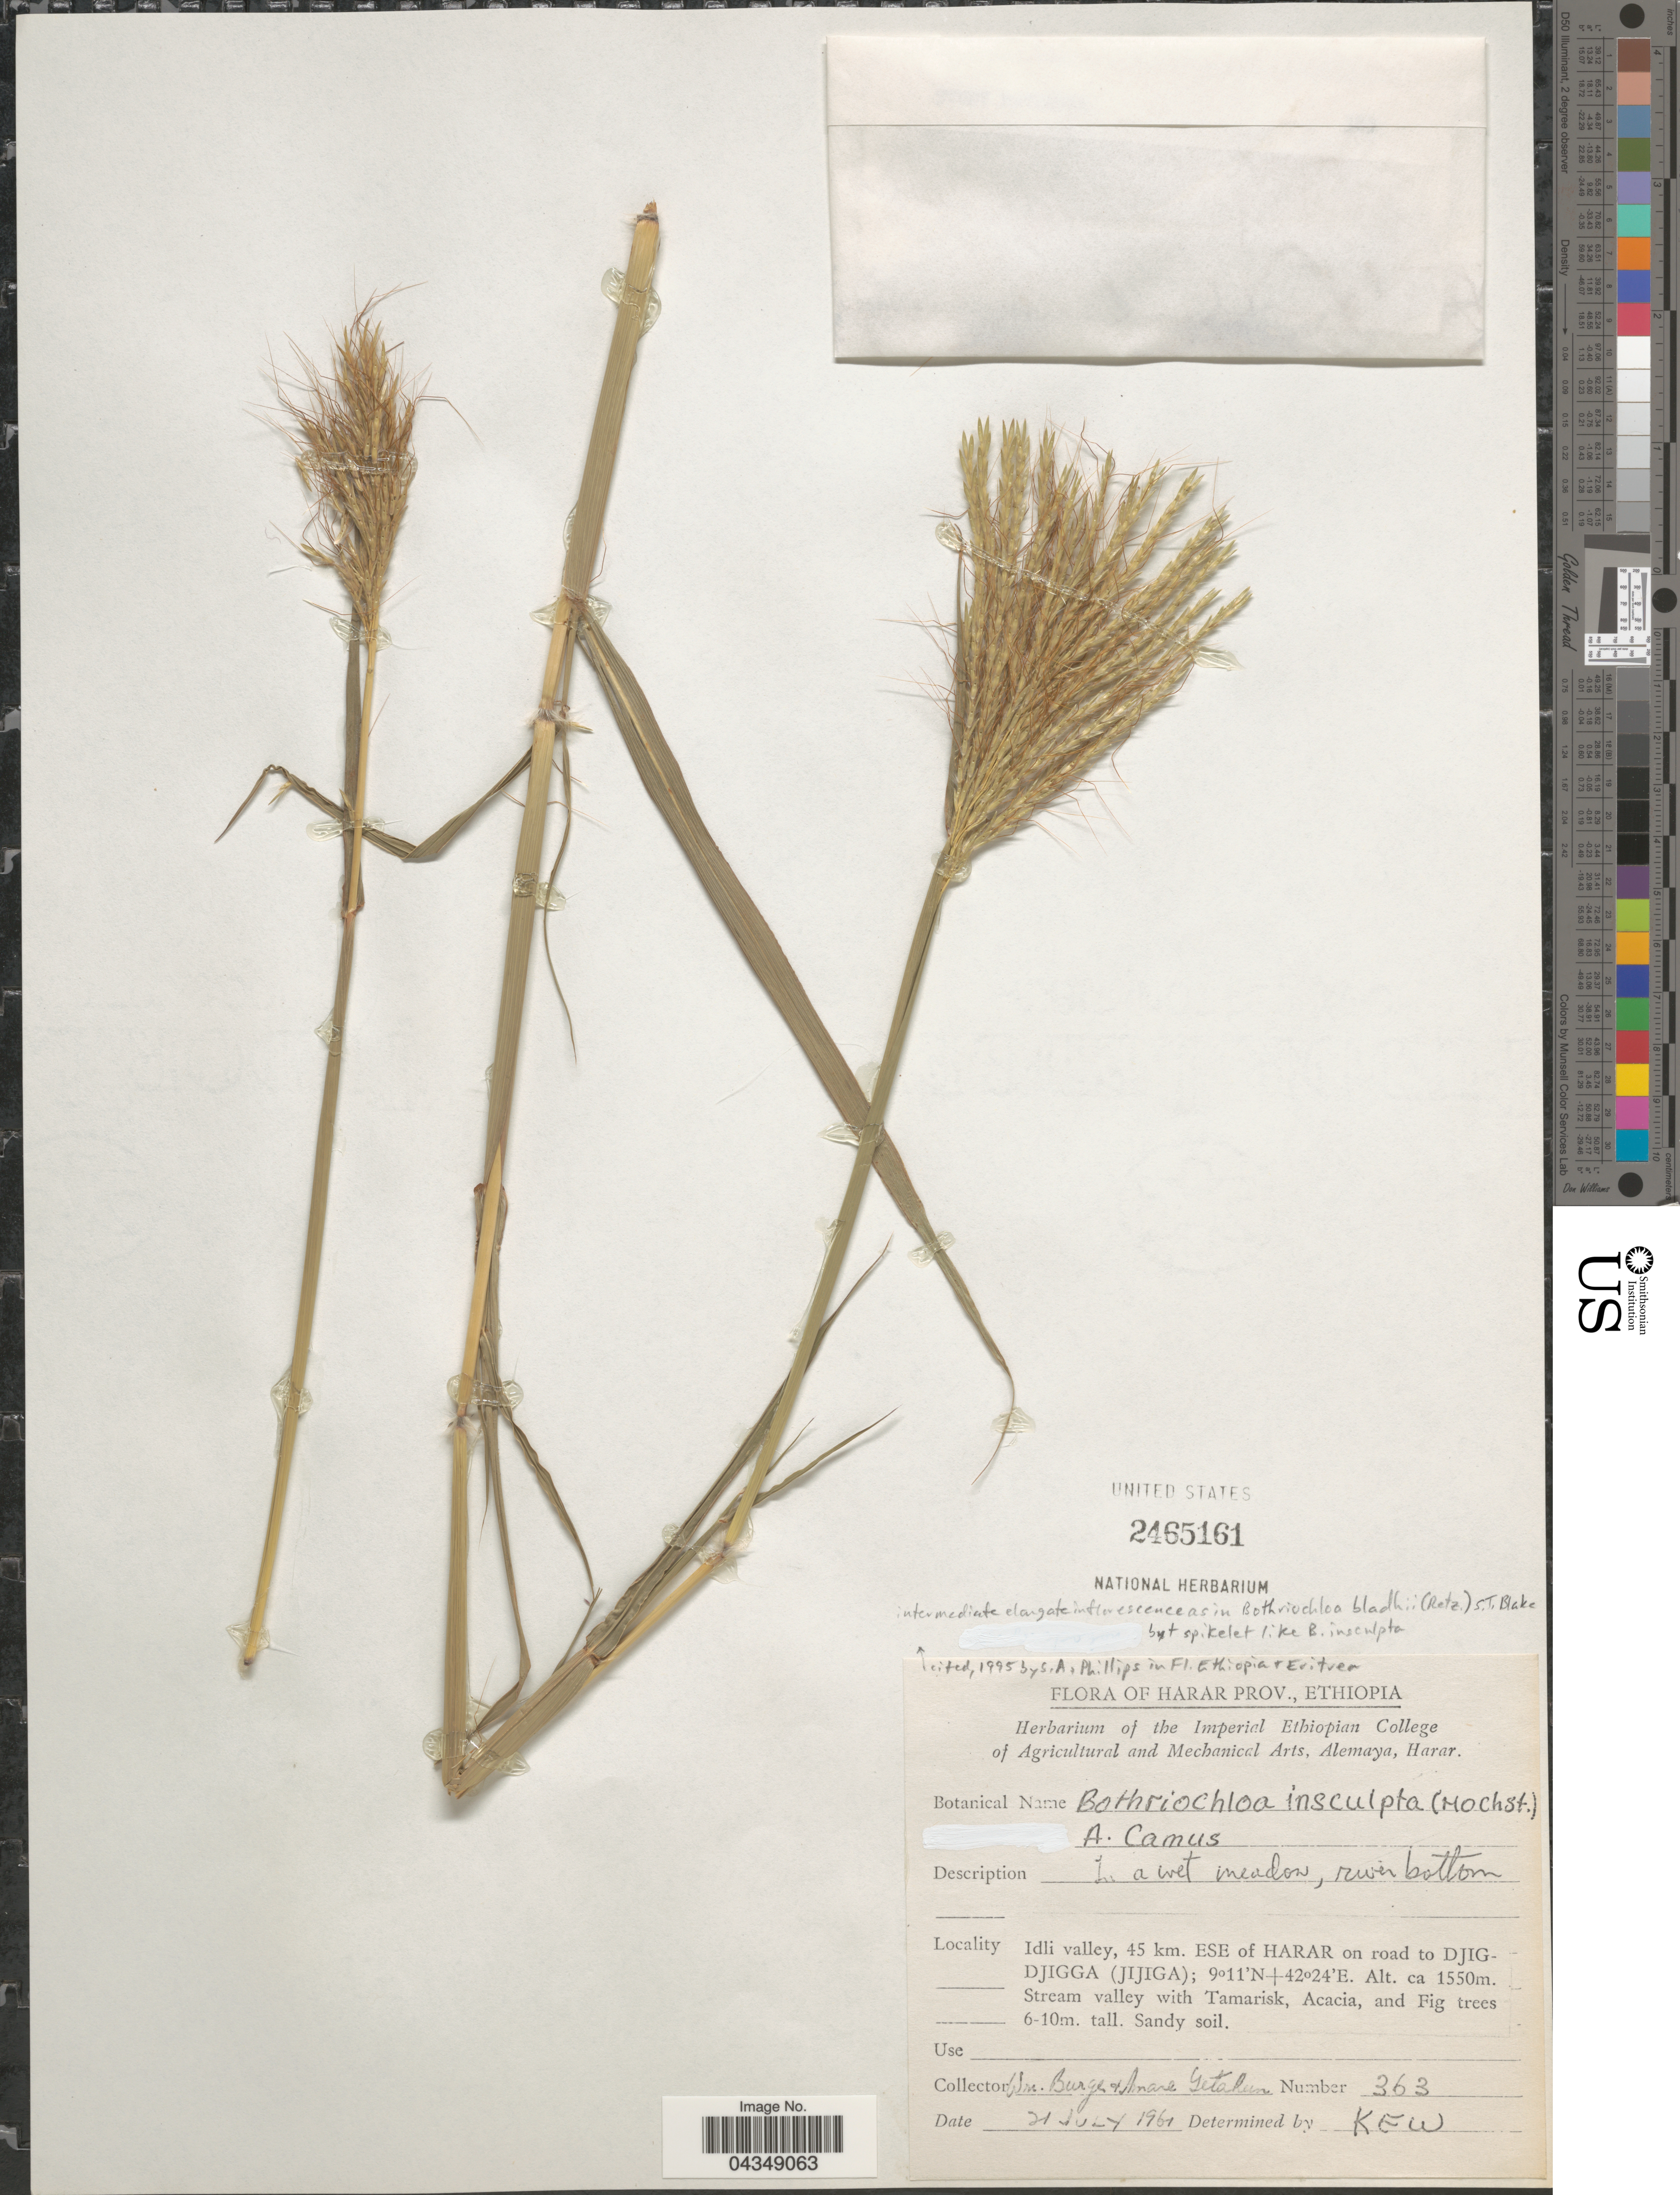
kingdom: Plantae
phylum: Tracheophyta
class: Liliopsida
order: Poales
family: Poaceae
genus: Bothriochloa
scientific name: Bothriochloa insculpta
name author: (Hochst. ex A. Rich.) A. Camus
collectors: W. Burger & A. Getahun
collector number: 363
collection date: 1961-07-21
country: Ethiopia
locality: Harar Prov. Idli valley, 45 km. ESE of Harar on road to Djig-Djigga (Jijiga).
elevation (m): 1550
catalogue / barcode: US 2465161